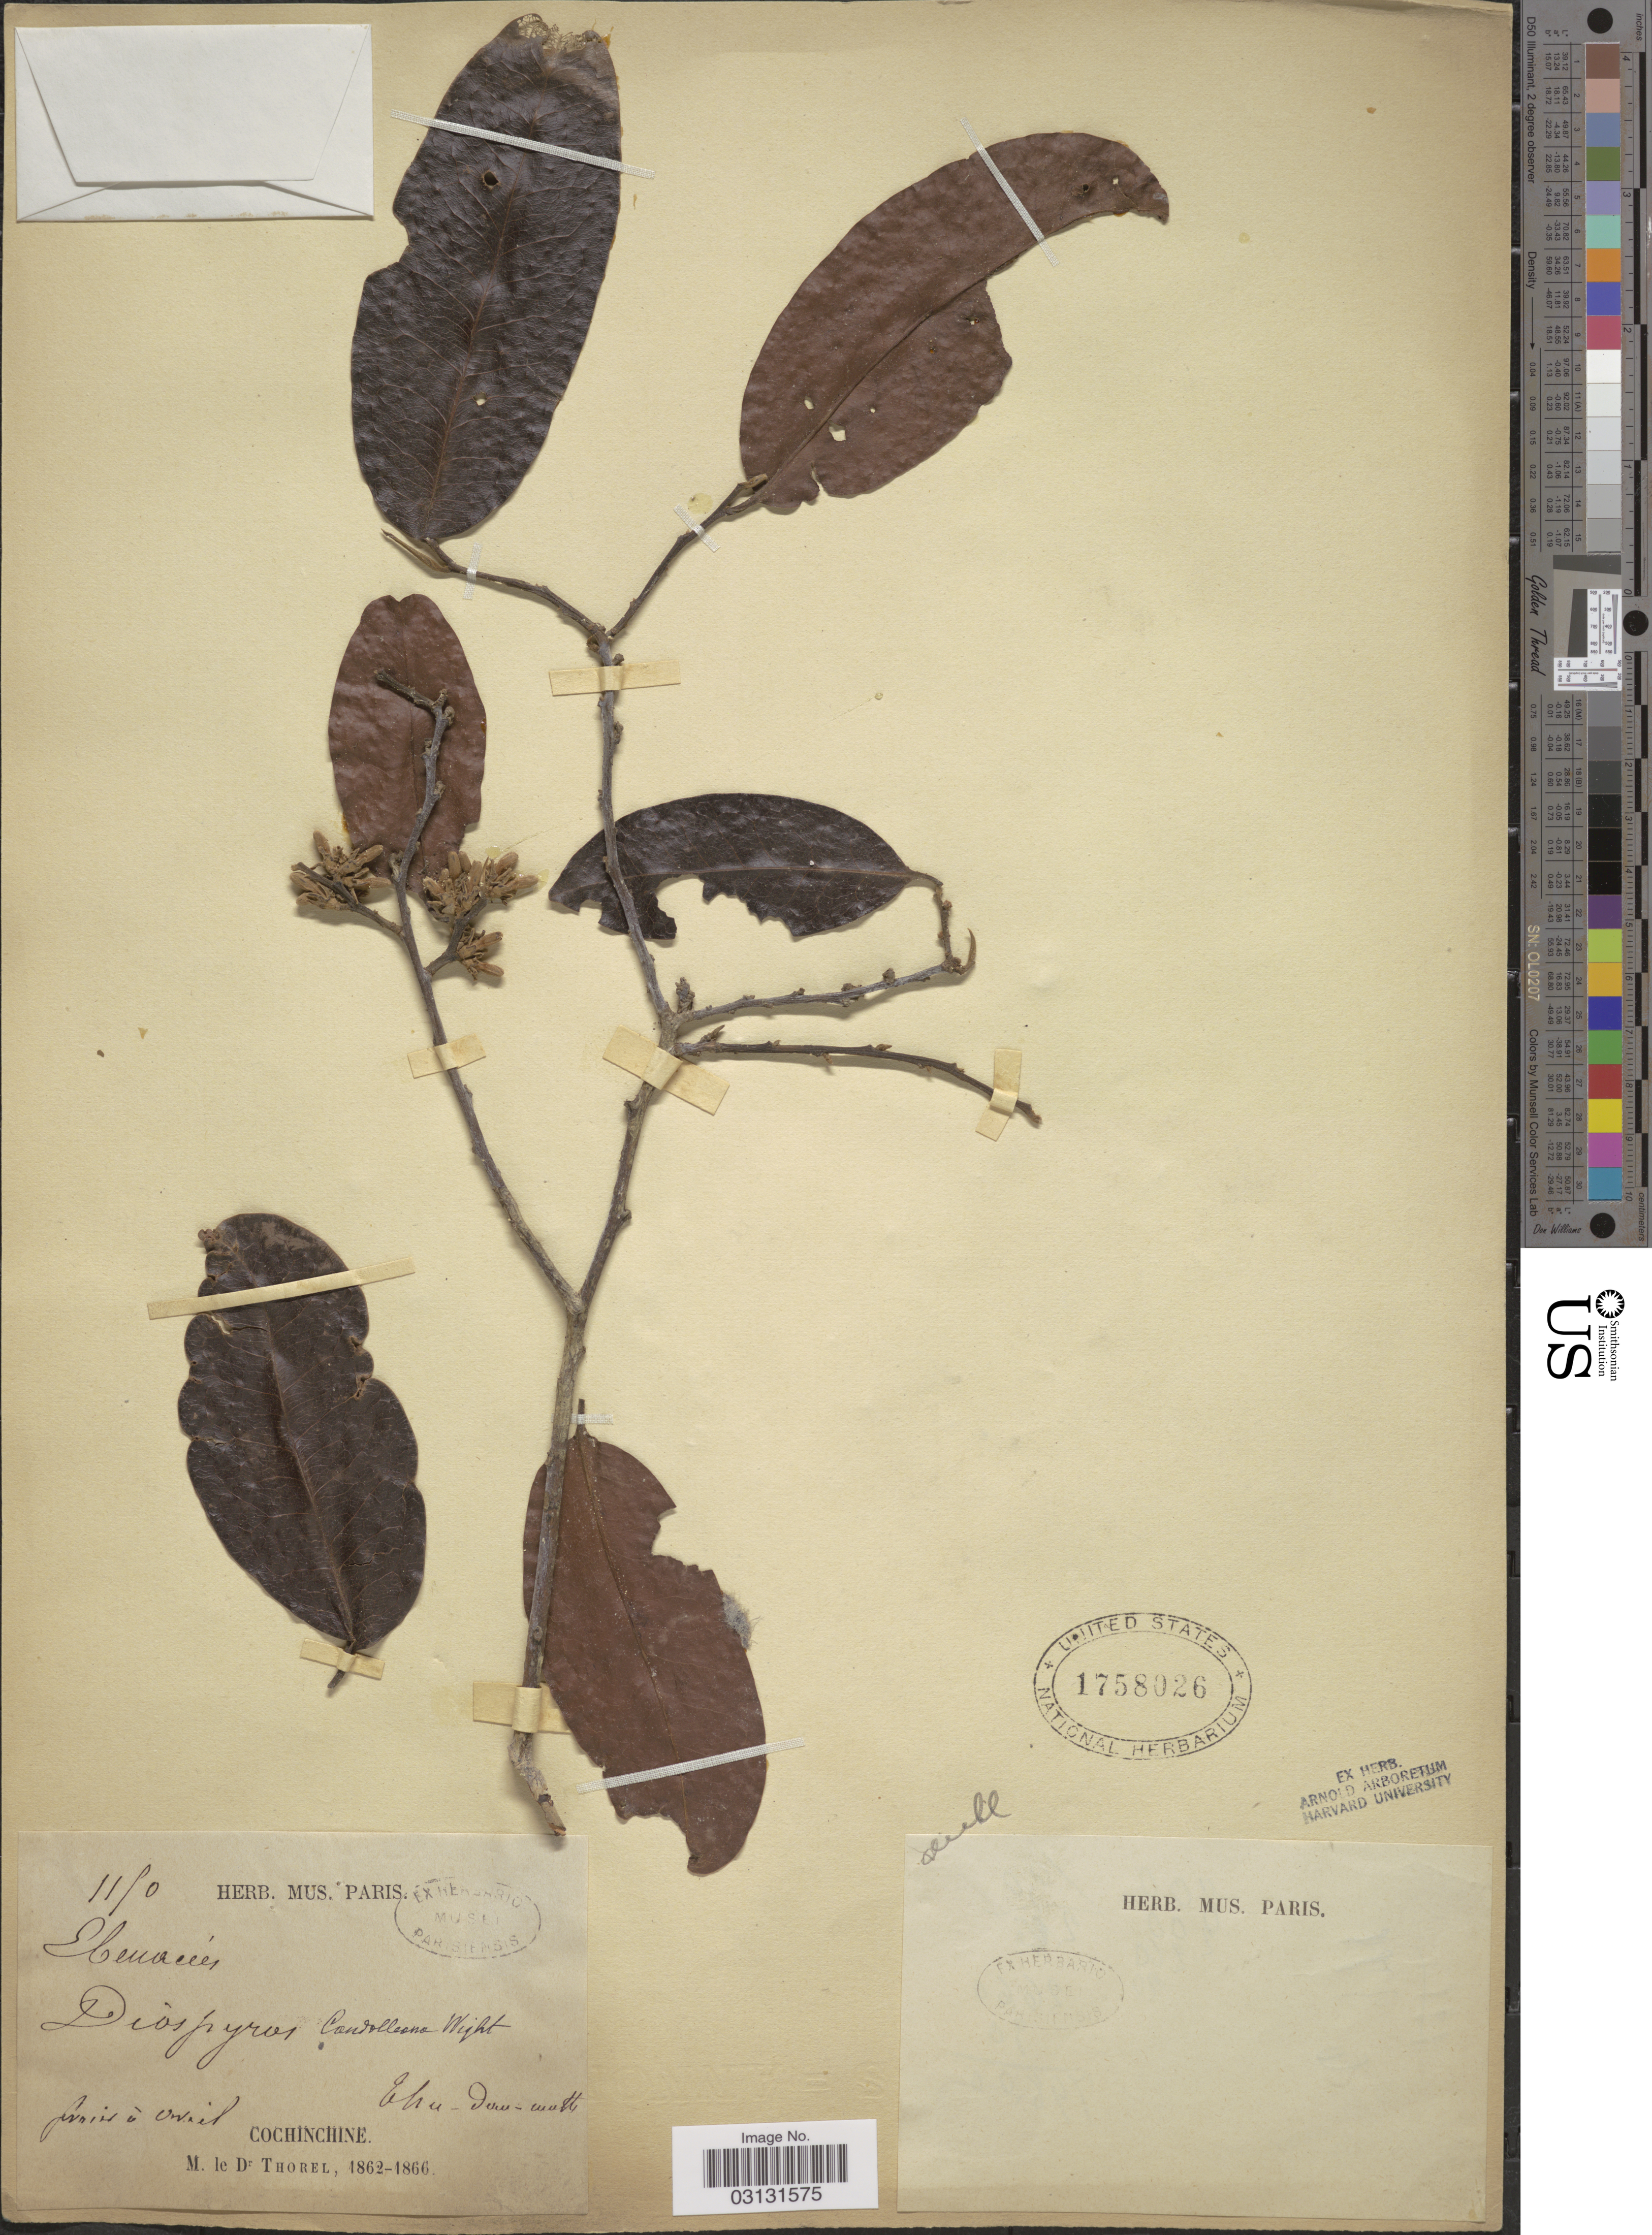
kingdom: Plantae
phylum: Tracheophyta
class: Magnoliopsida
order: Ericales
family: Ebenaceae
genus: Diospyros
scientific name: Diospyros candolleana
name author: Wight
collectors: Thorel, M. "M. [=Monsieur] Thorel" DO NOT USE (error for C. Thorel)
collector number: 1150*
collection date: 1862-02/1866-04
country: Vietnam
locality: Cochinchine. Thu-Dau-moth.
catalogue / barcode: US 1758026